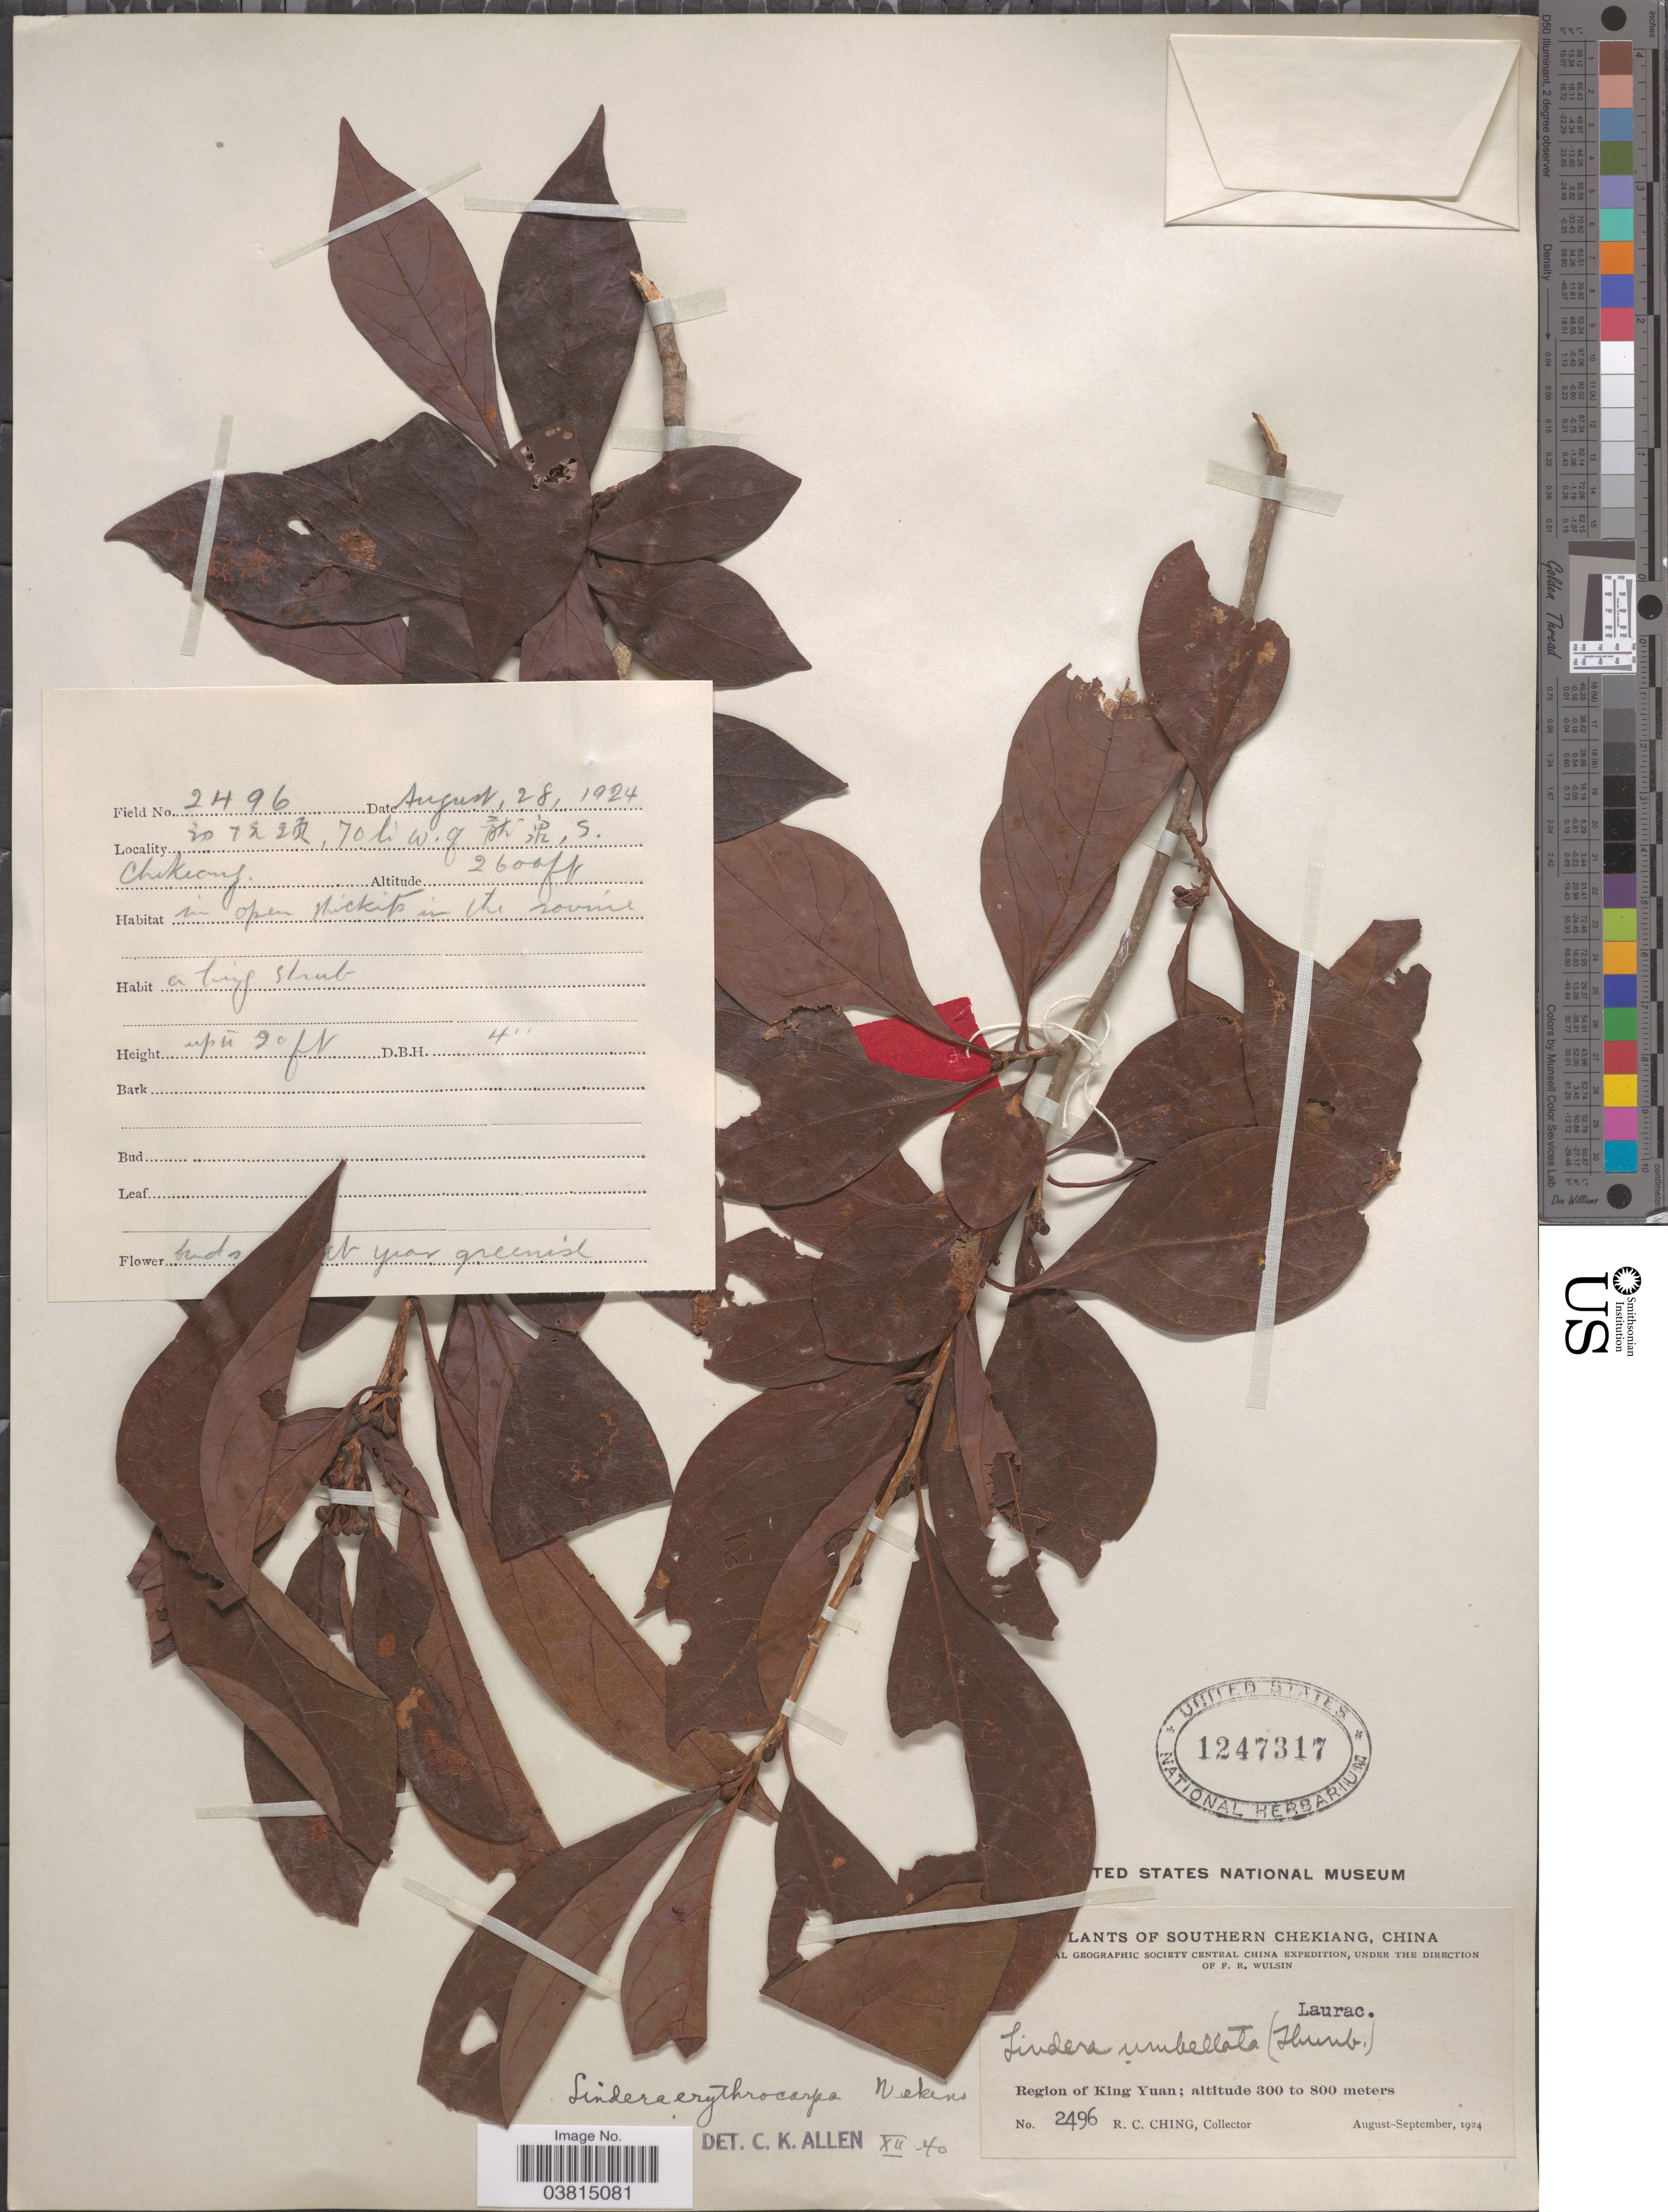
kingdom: Plantae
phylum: Tracheophyta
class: Magnoliopsida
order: Laurales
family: Lauraceae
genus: Lindera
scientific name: Lindera erythrocarpa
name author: Makino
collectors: R. C. Ching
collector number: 2496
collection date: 1924-08-28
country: China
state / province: Zhejiang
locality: Southern Chekiang. Region of King Yuan. X, 70 li W. of X, S. Chekiang.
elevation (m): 792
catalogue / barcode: US 1247317